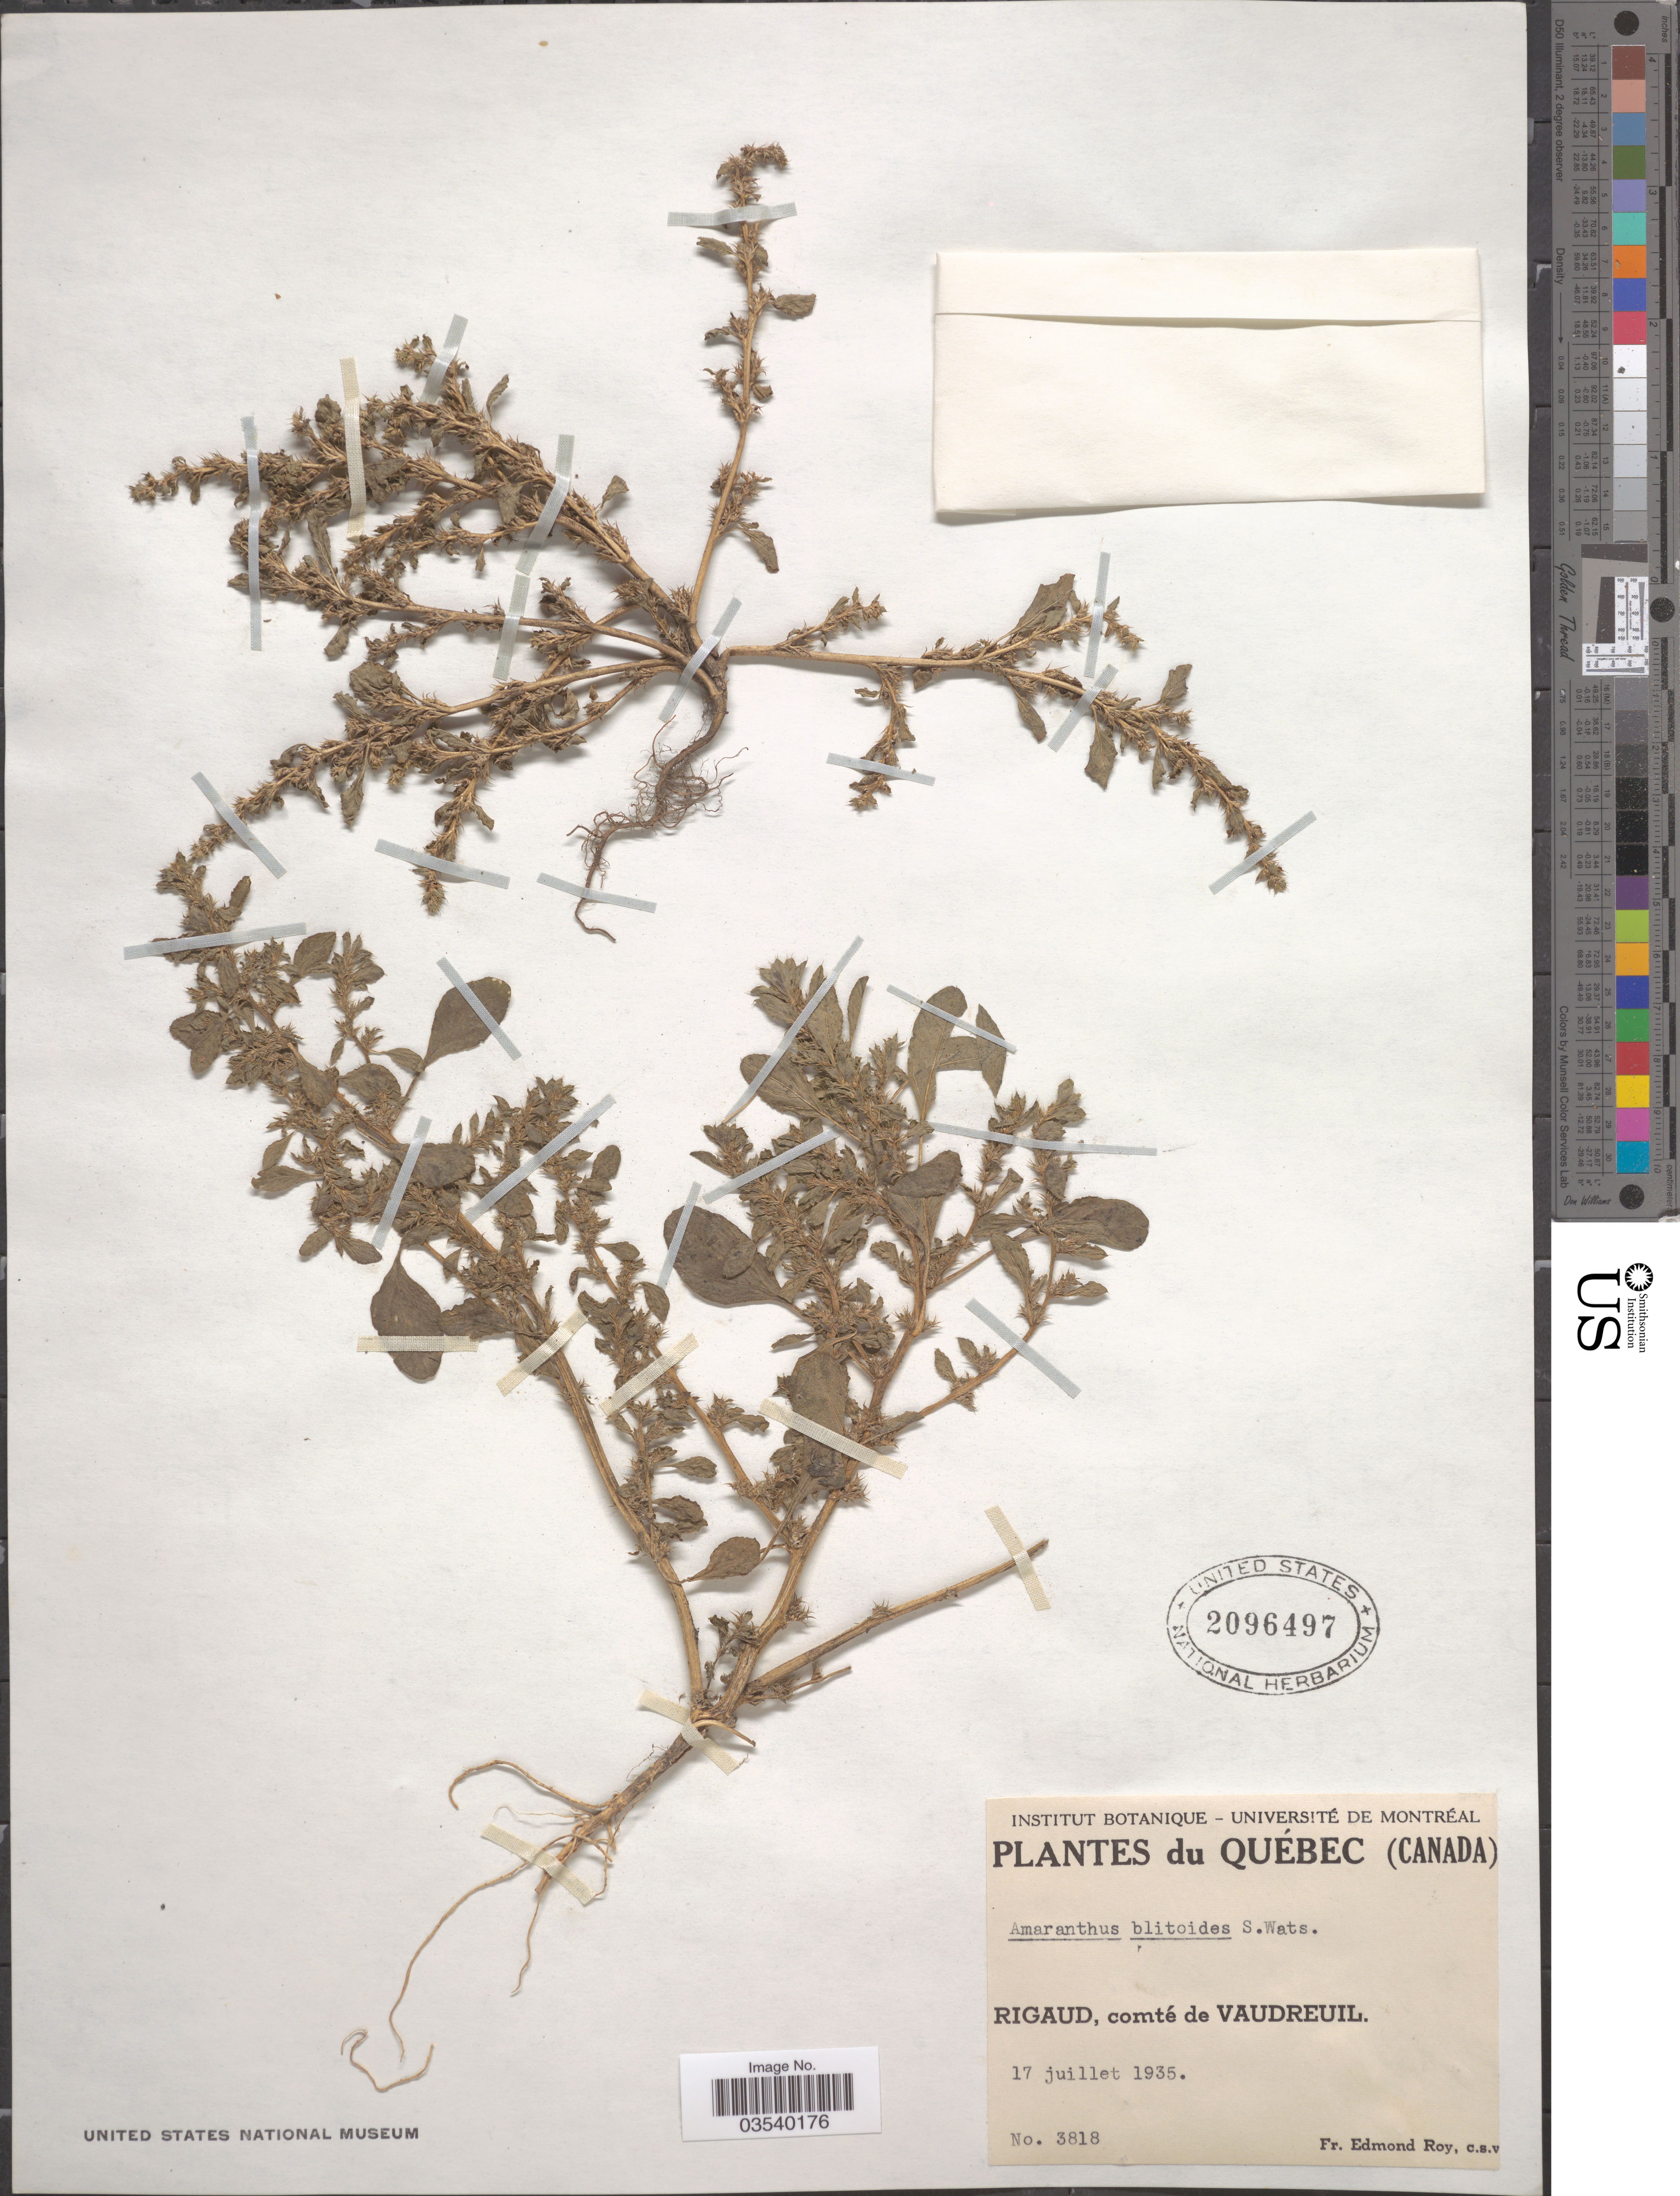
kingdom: Plantae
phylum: Tracheophyta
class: Magnoliopsida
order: Caryophyllales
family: Amaranthaceae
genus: Amaranthus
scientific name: Amaranthus blitoides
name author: S. Watson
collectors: E. Roy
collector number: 3818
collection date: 1935-07-17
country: Canada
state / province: Quebec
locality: Rigaud, comté de Vaudreuil.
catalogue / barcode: US 2096497